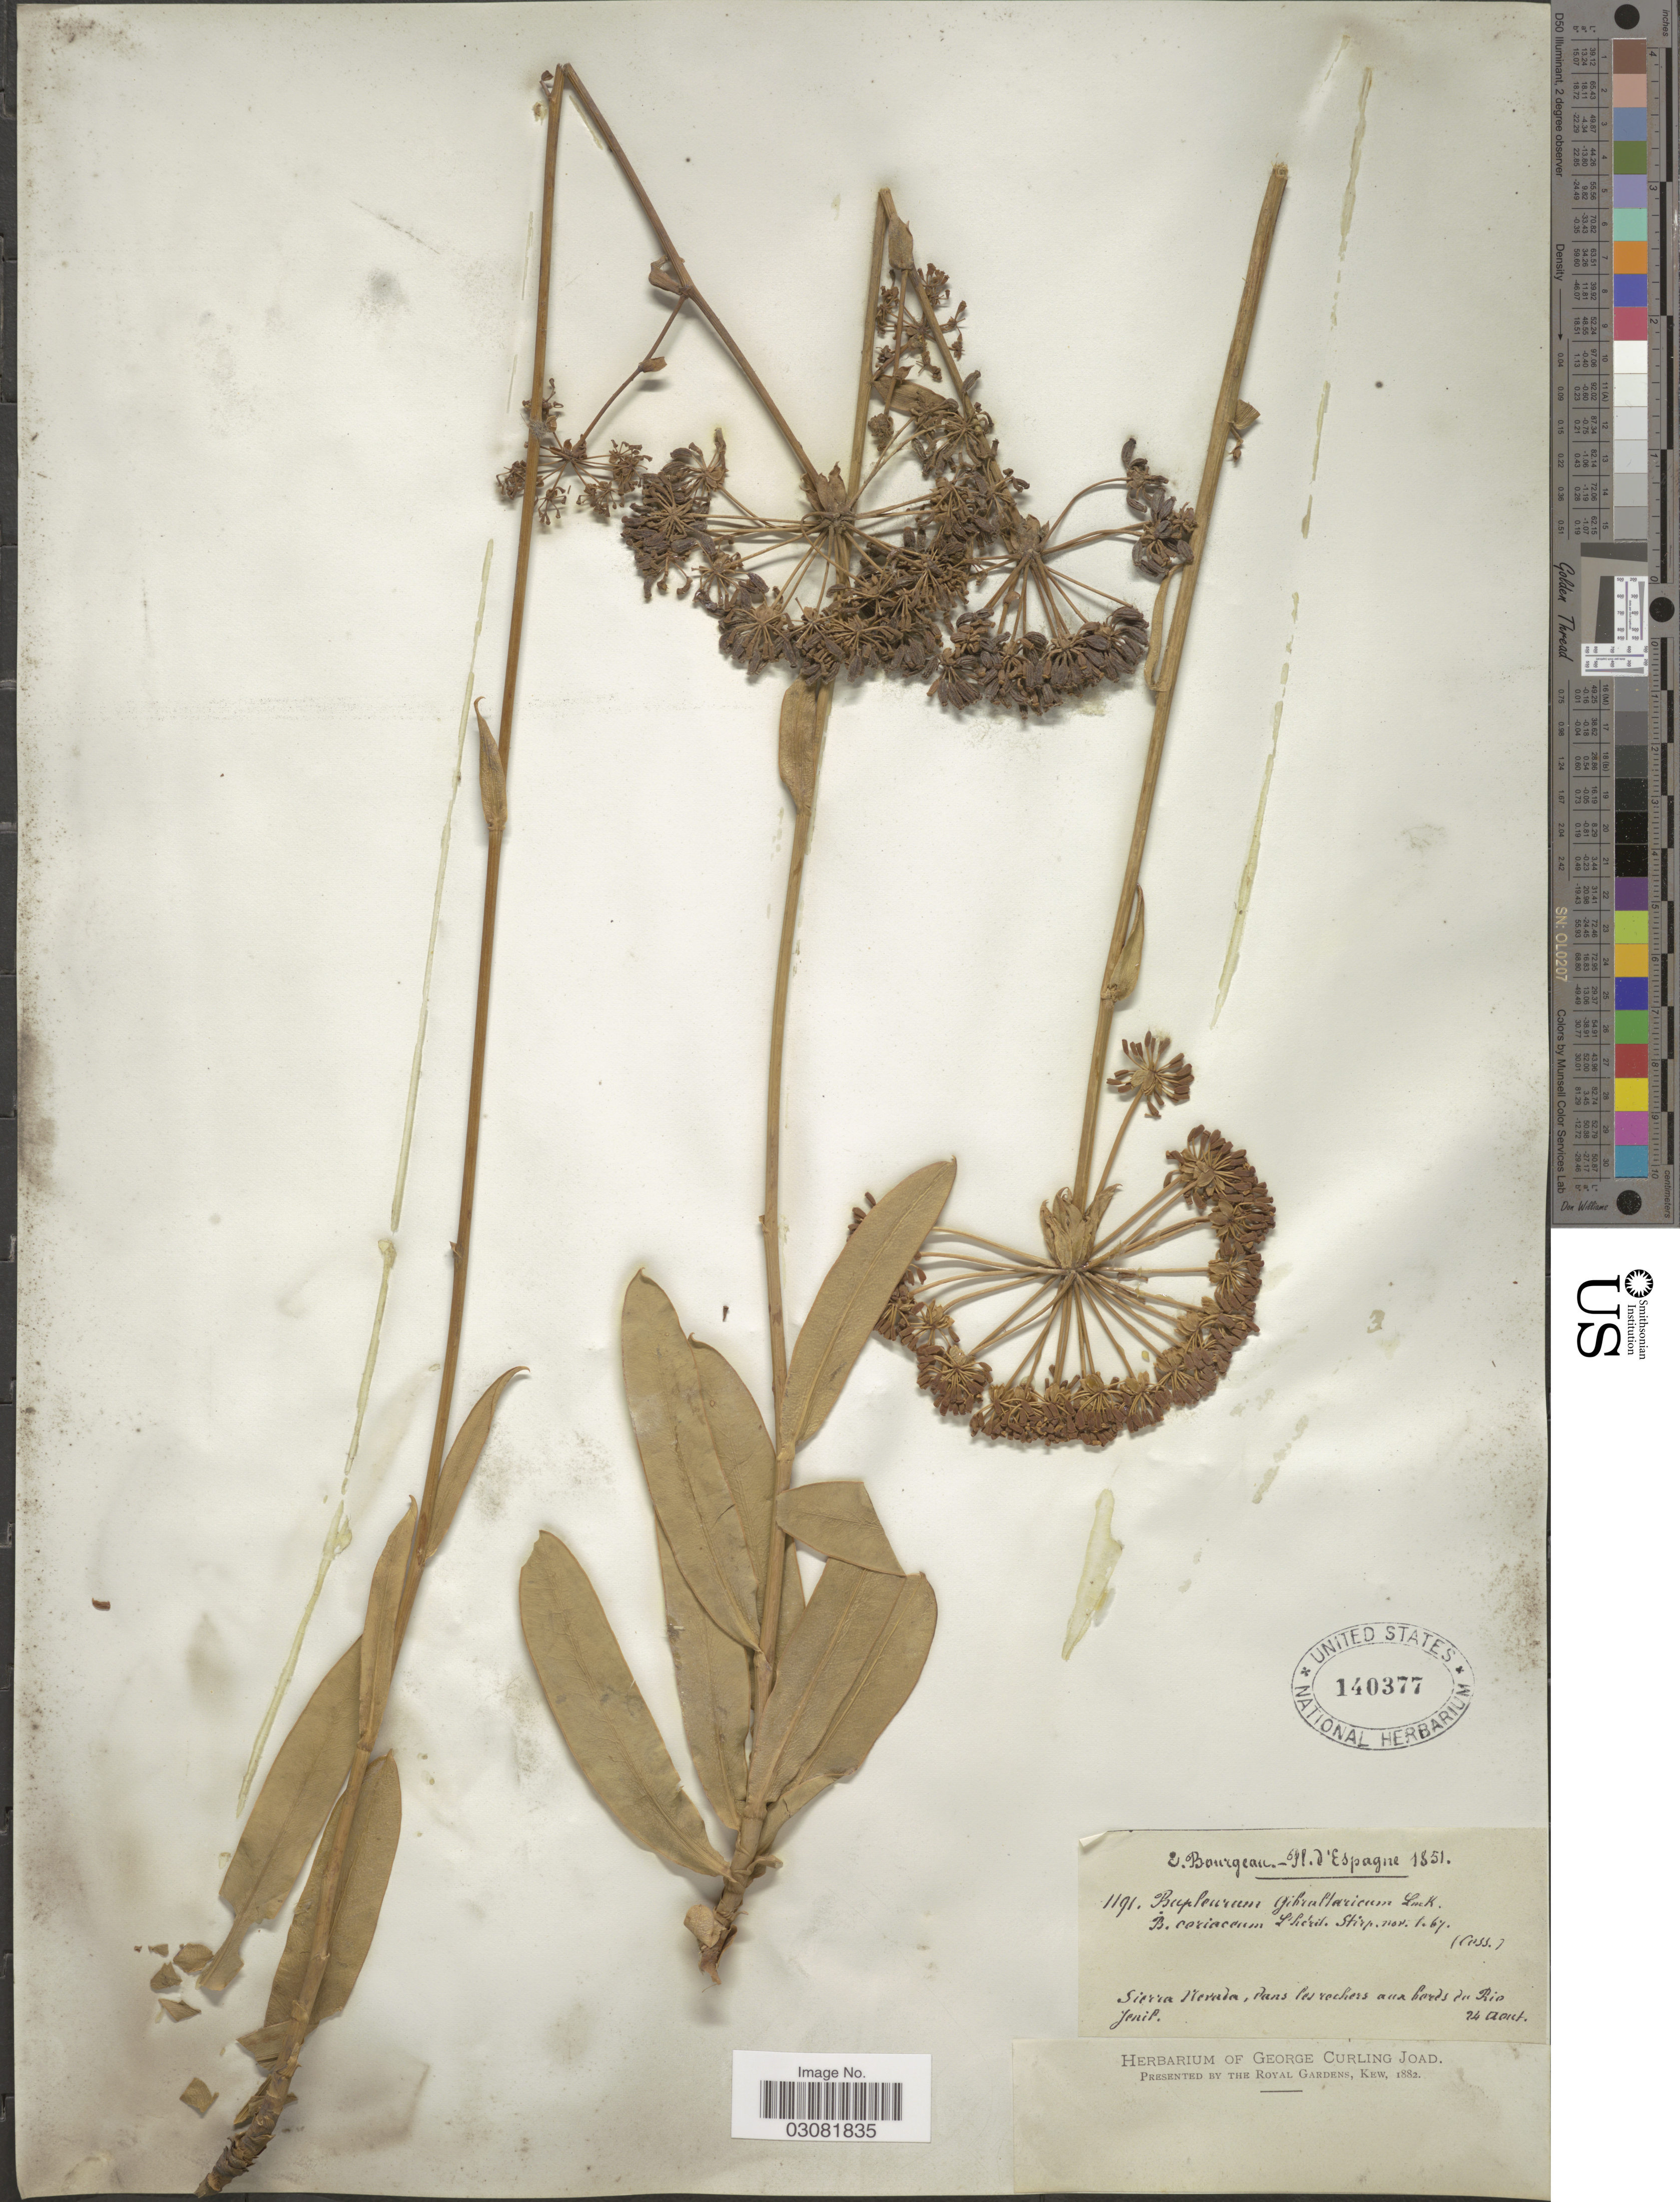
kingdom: Plantae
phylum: Tracheophyta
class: Magnoliopsida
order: Apiales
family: Apiaceae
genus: Bupleurum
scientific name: Bupleurum gibraltaricum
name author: Lam.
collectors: E. Bourgeau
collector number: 1191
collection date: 1851-08-24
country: Spain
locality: D'Espagne, Sierra Nevada, dans les rochers aux bords du Rio Genil.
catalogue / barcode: US 140377